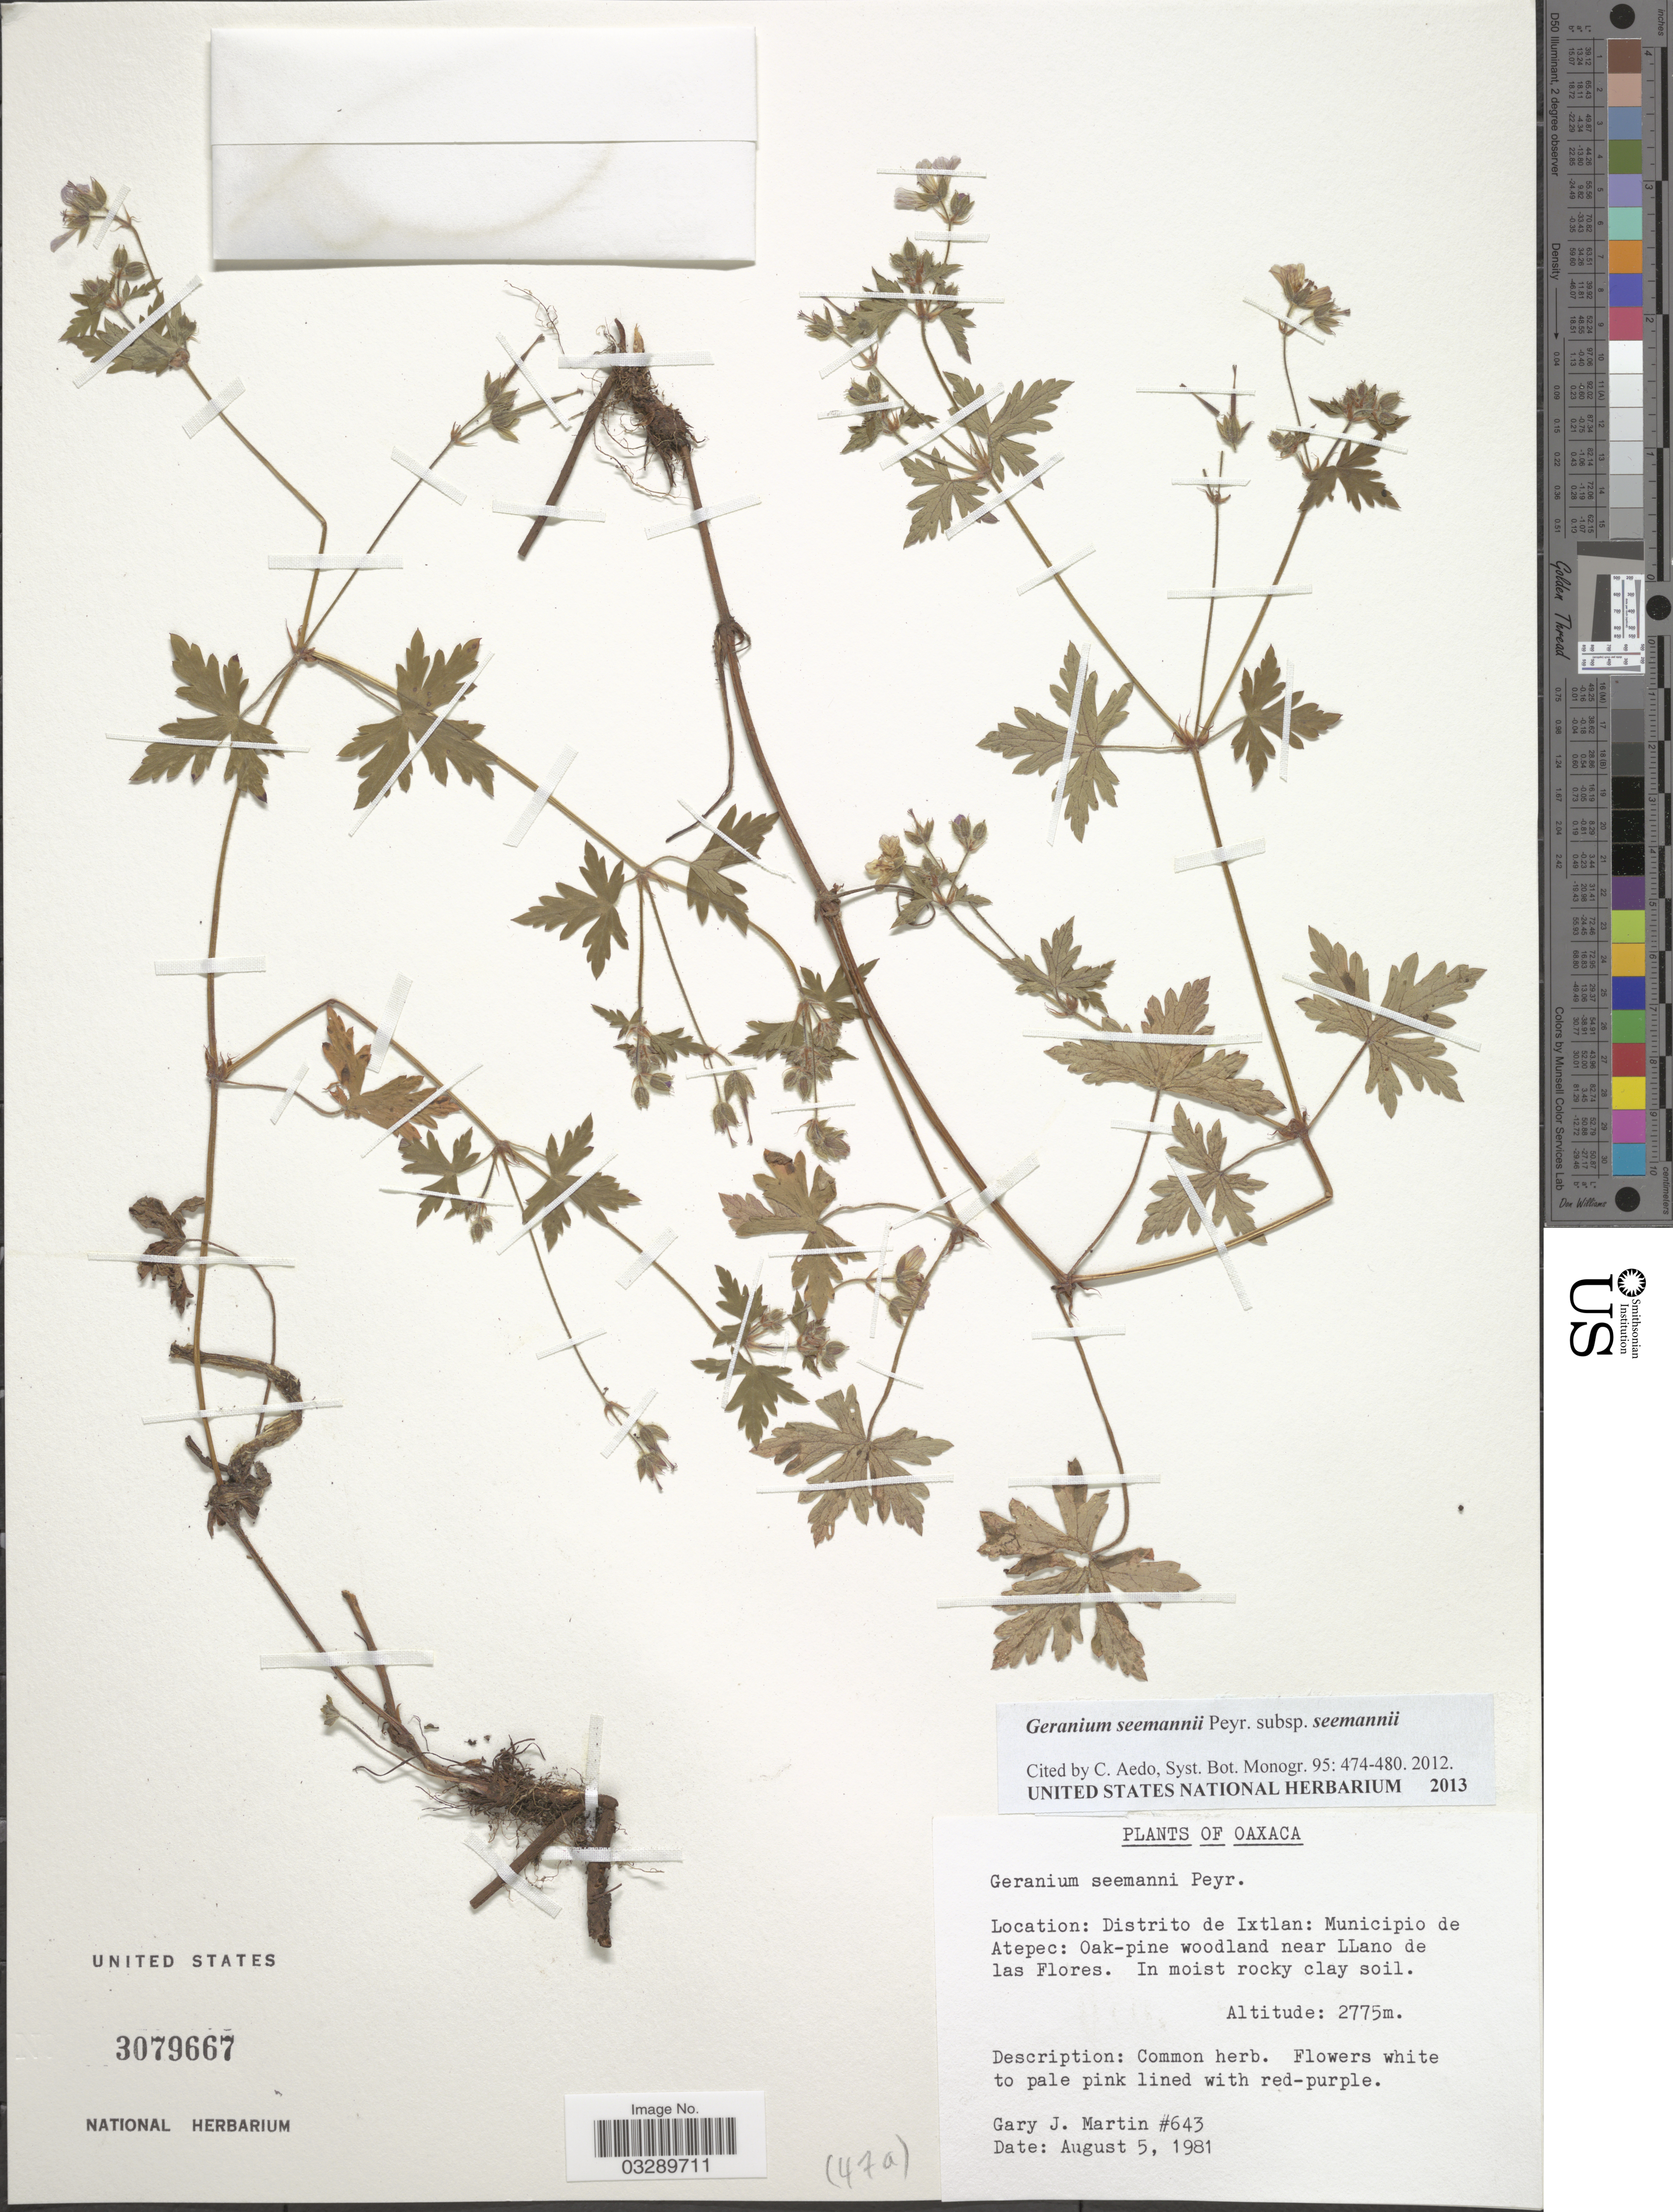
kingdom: Plantae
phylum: Tracheophyta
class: Magnoliopsida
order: Geraniales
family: Geraniaceae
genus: Geranium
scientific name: Geranium seemannii subsp. seemannii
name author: Peyr.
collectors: G. J. Martin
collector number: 643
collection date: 1981-08-05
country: Mexico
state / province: Oaxaca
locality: Distrito de Ixtlan: Municipio de Atepec: Oak-pine woodland near Llano de las Flores.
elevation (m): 2775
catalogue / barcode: US 3079667